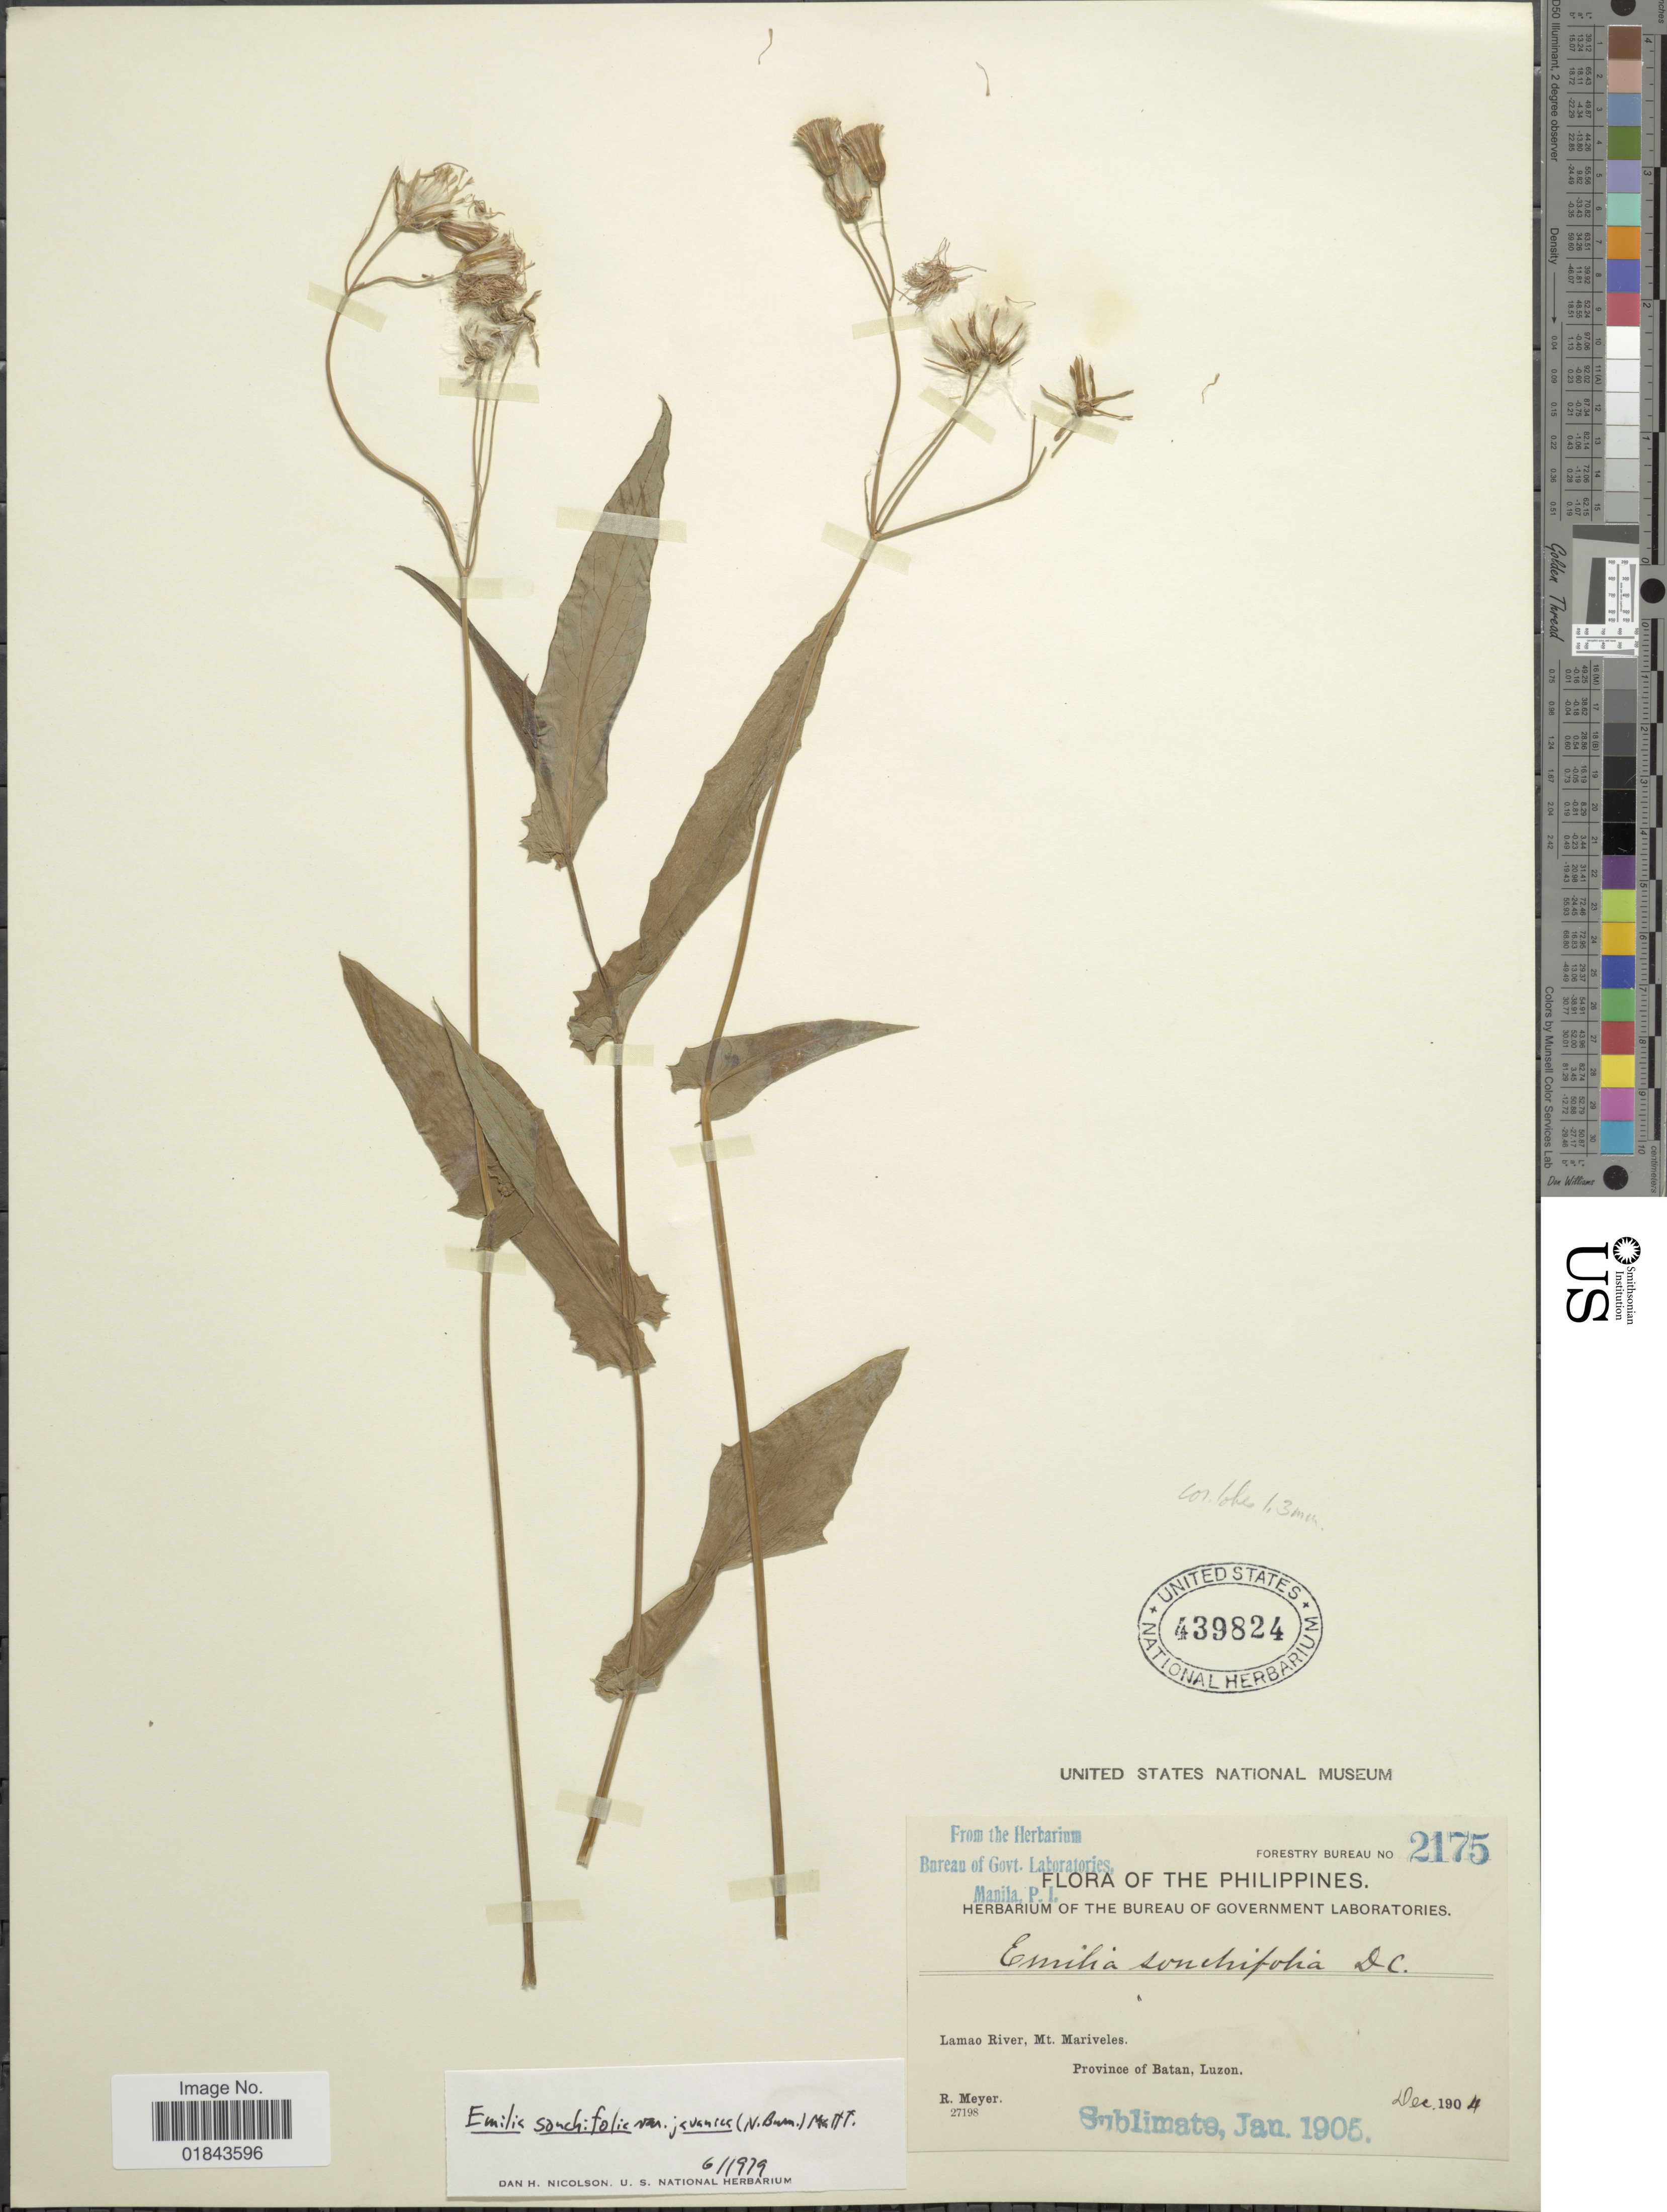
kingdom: Plantae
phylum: Tracheophyta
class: Magnoliopsida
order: Asterales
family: Asteraceae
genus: Emilia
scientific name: Emilia sonchifolia var. javanica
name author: (Burm. f.) Mattf.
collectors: R. Meyer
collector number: Forestry Bureau 2175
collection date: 1904-12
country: Philippines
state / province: Cagayan Valley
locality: Lamao River, Mt. Mariveles, Province of Batan, Luzon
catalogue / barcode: US 439824